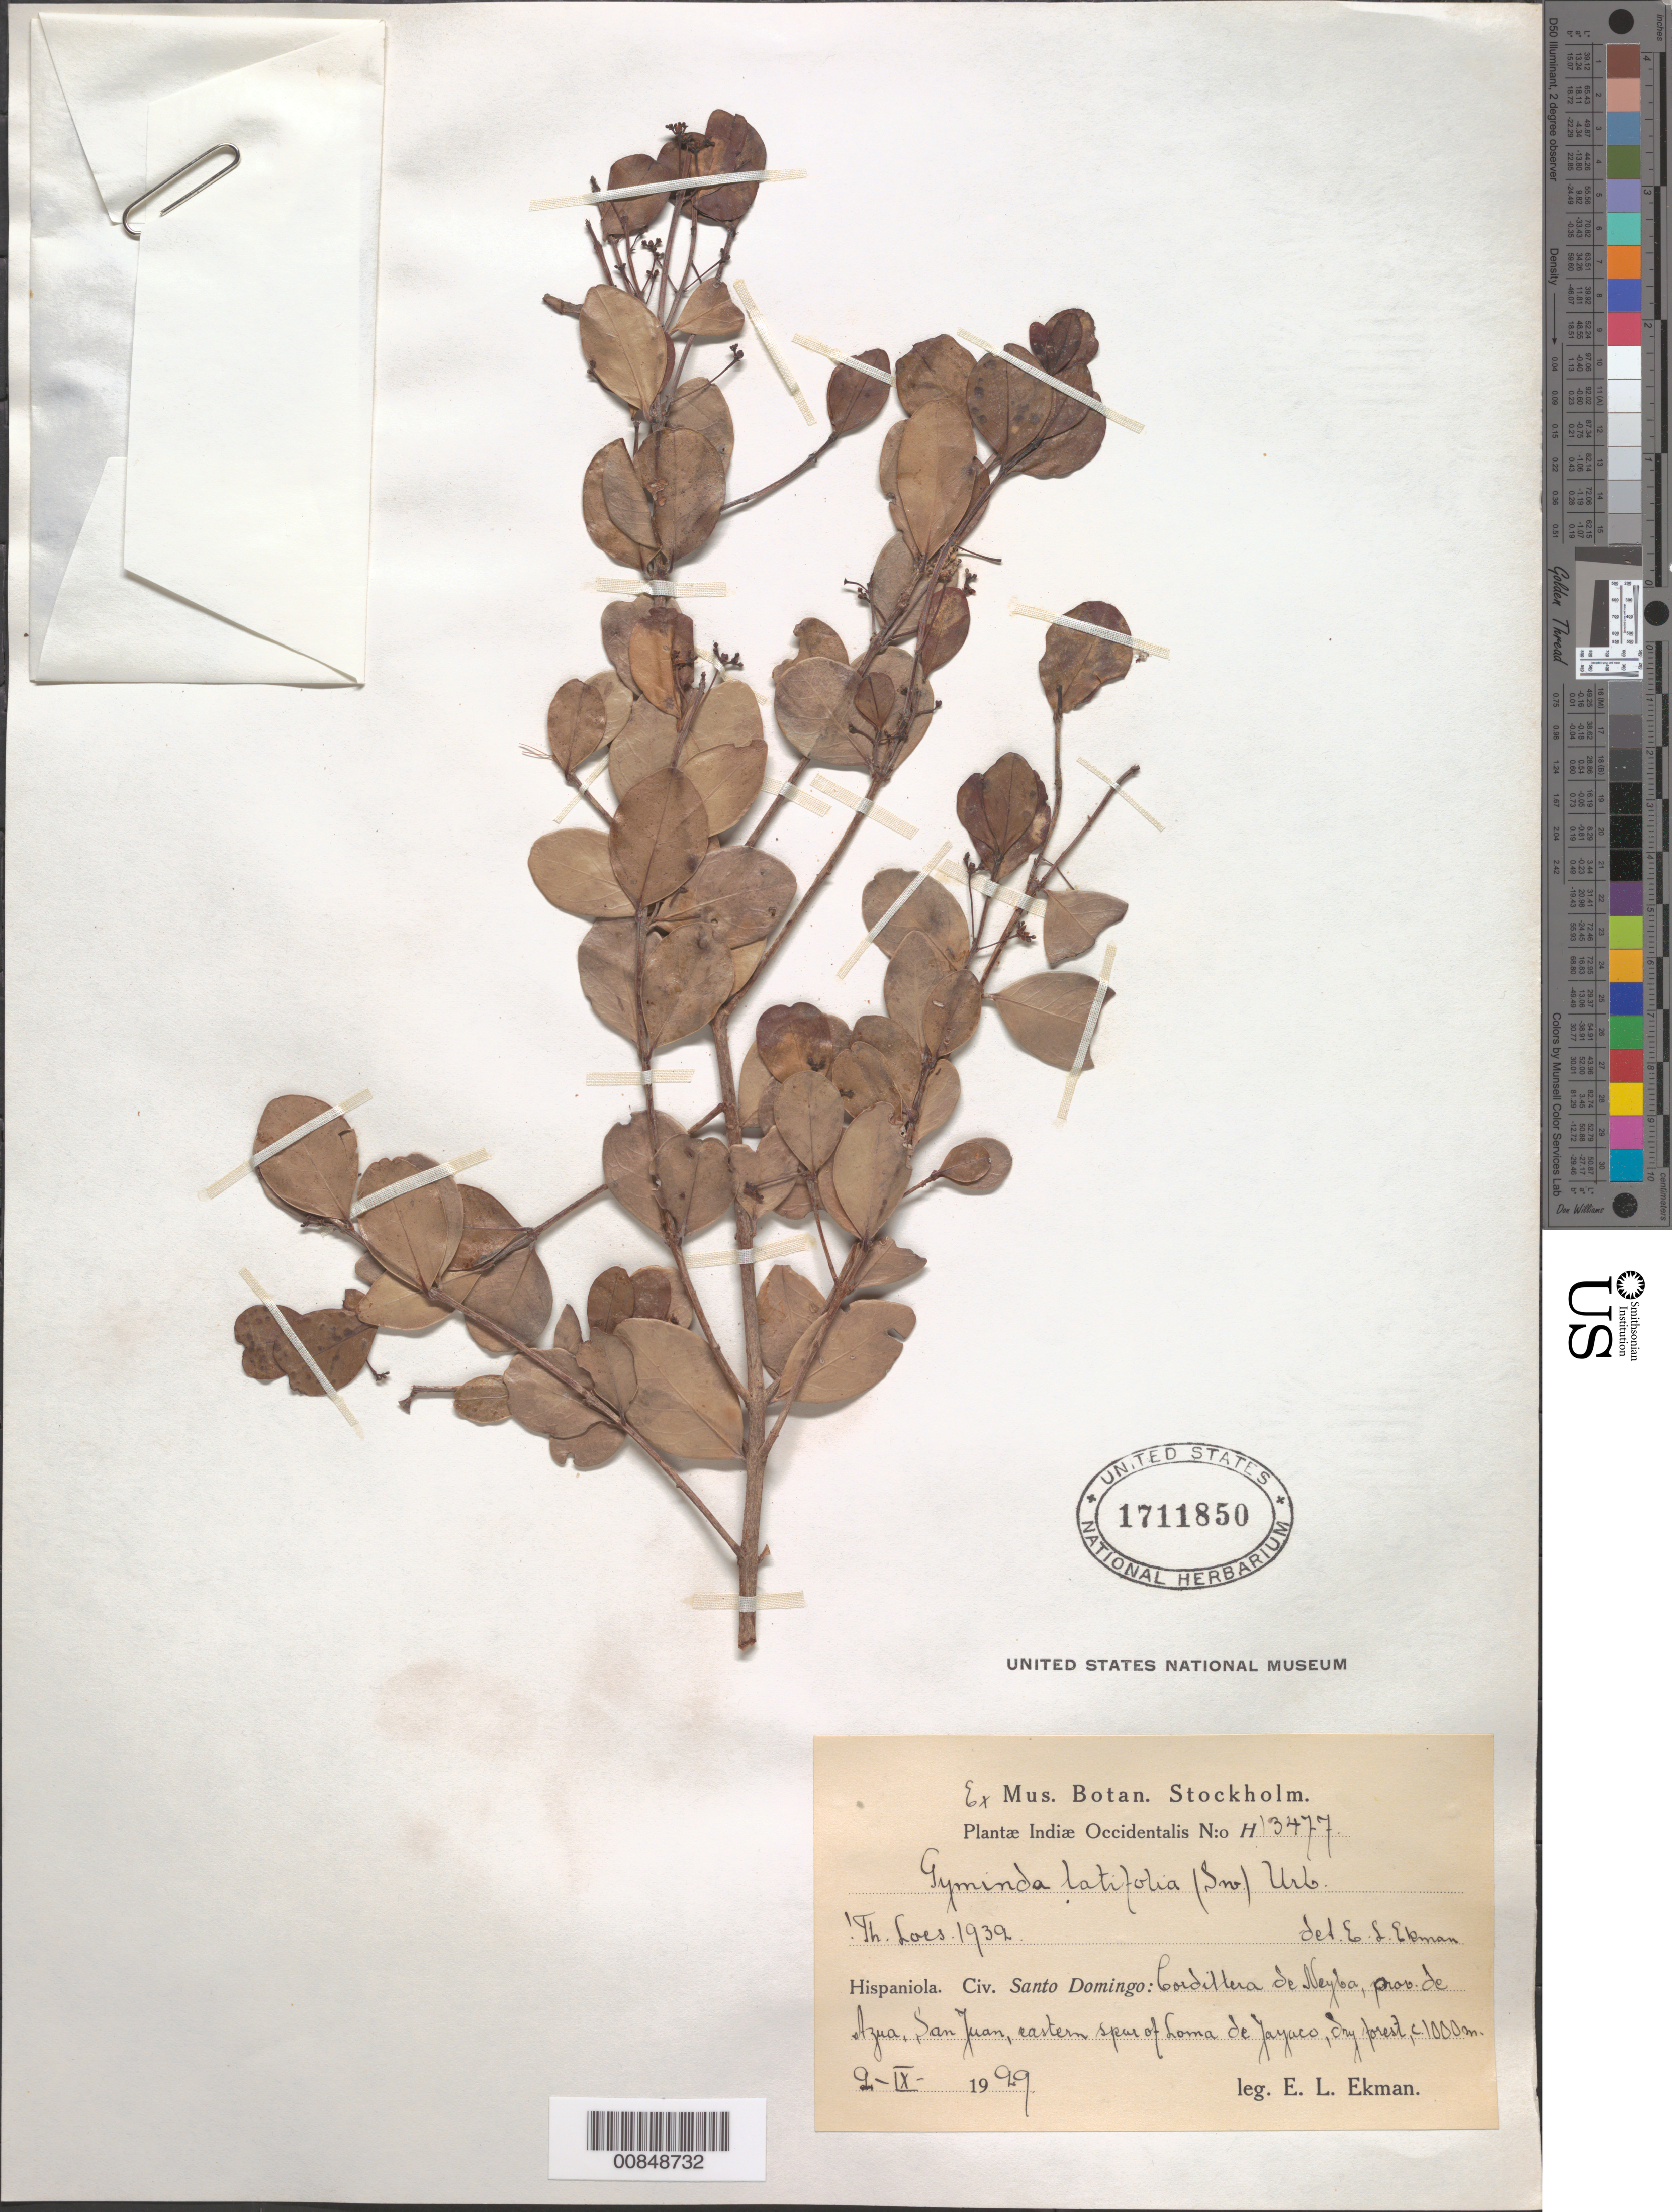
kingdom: Plantae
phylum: Tracheophyta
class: Magnoliopsida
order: Celastrales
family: Celastraceae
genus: Gyminda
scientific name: Gyminda latifolia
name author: (Sw.) Urb.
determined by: Loes, TH.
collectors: E. L. Ekman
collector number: H 13477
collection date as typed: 02 Sep 1929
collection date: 1929-09-02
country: Dominican Republic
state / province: Azua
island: Hispaniola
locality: Cordillera de Neyba, San Juan, eastern spur of Loma de Jayaco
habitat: Dry forest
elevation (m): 1000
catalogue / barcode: US 1711850